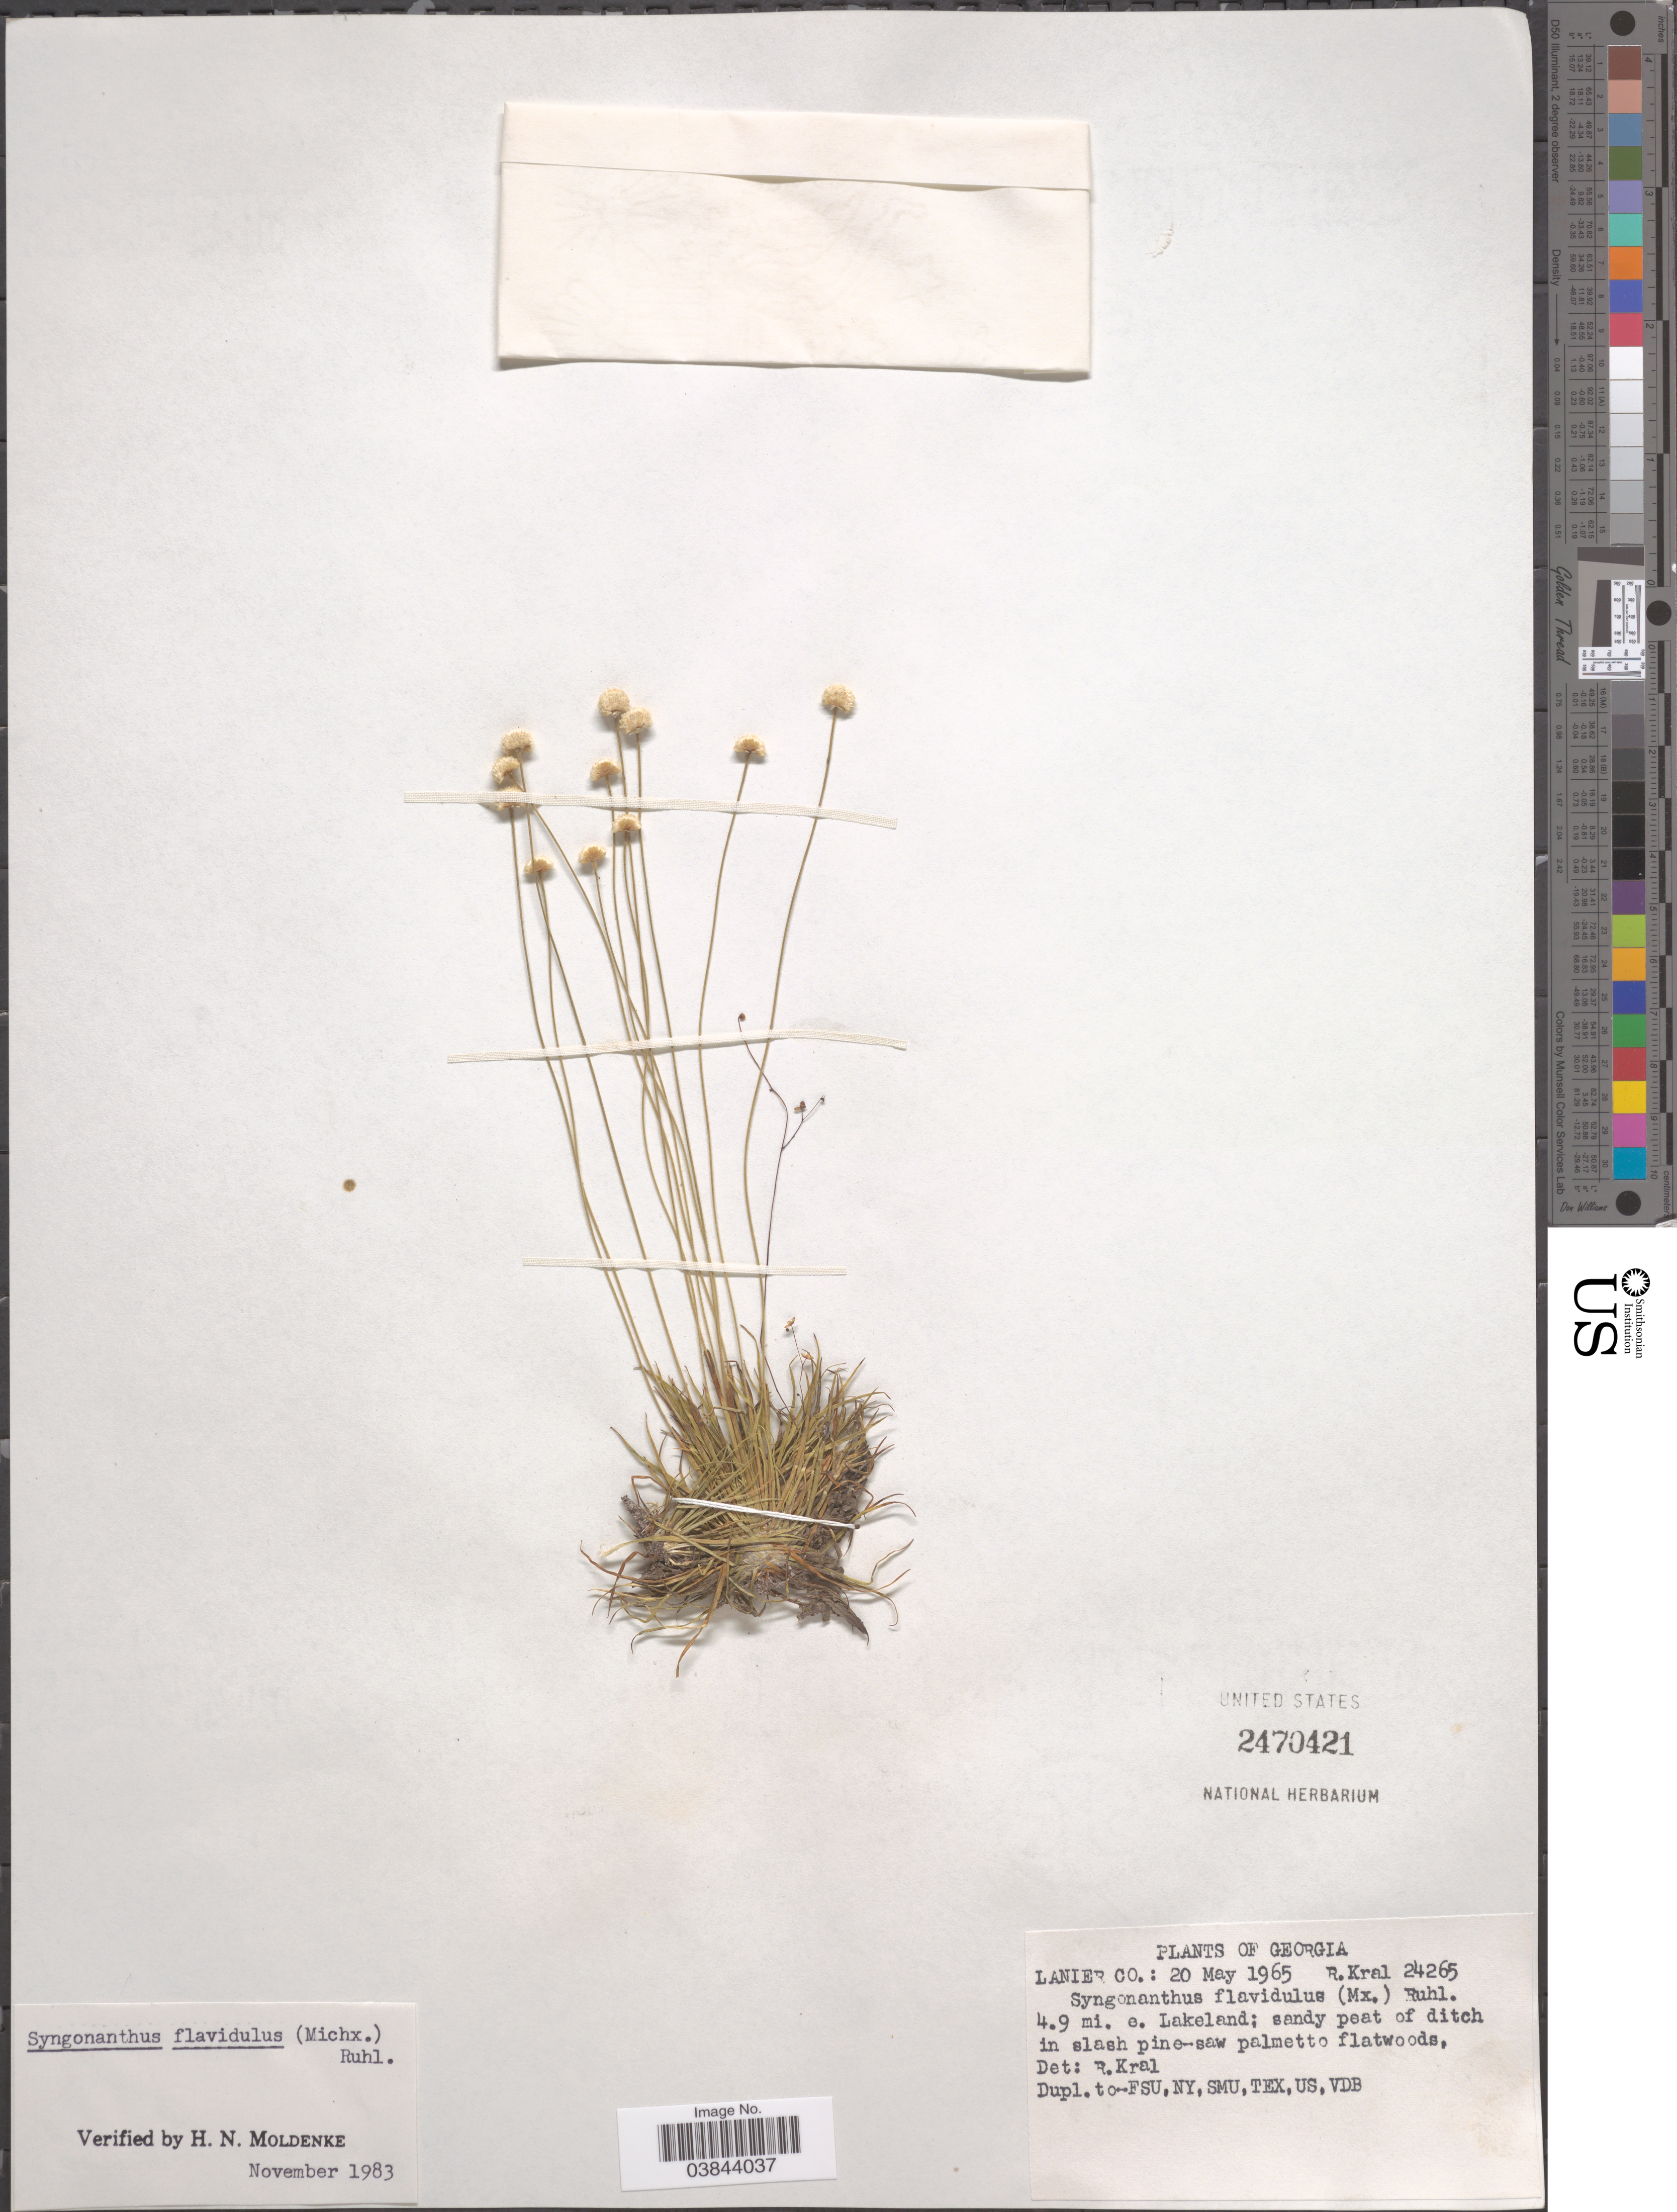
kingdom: Plantae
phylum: Tracheophyta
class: Liliopsida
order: Poales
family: Eriocaulaceae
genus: Syngonanthus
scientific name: Syngonanthus flavidulus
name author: (Michx.) Ruhland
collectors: R. Kral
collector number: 24265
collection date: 1965-05-20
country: United States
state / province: Georgia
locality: Lanier Co.: 4.9 mi. e. Lakeland.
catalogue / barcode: US 2470421